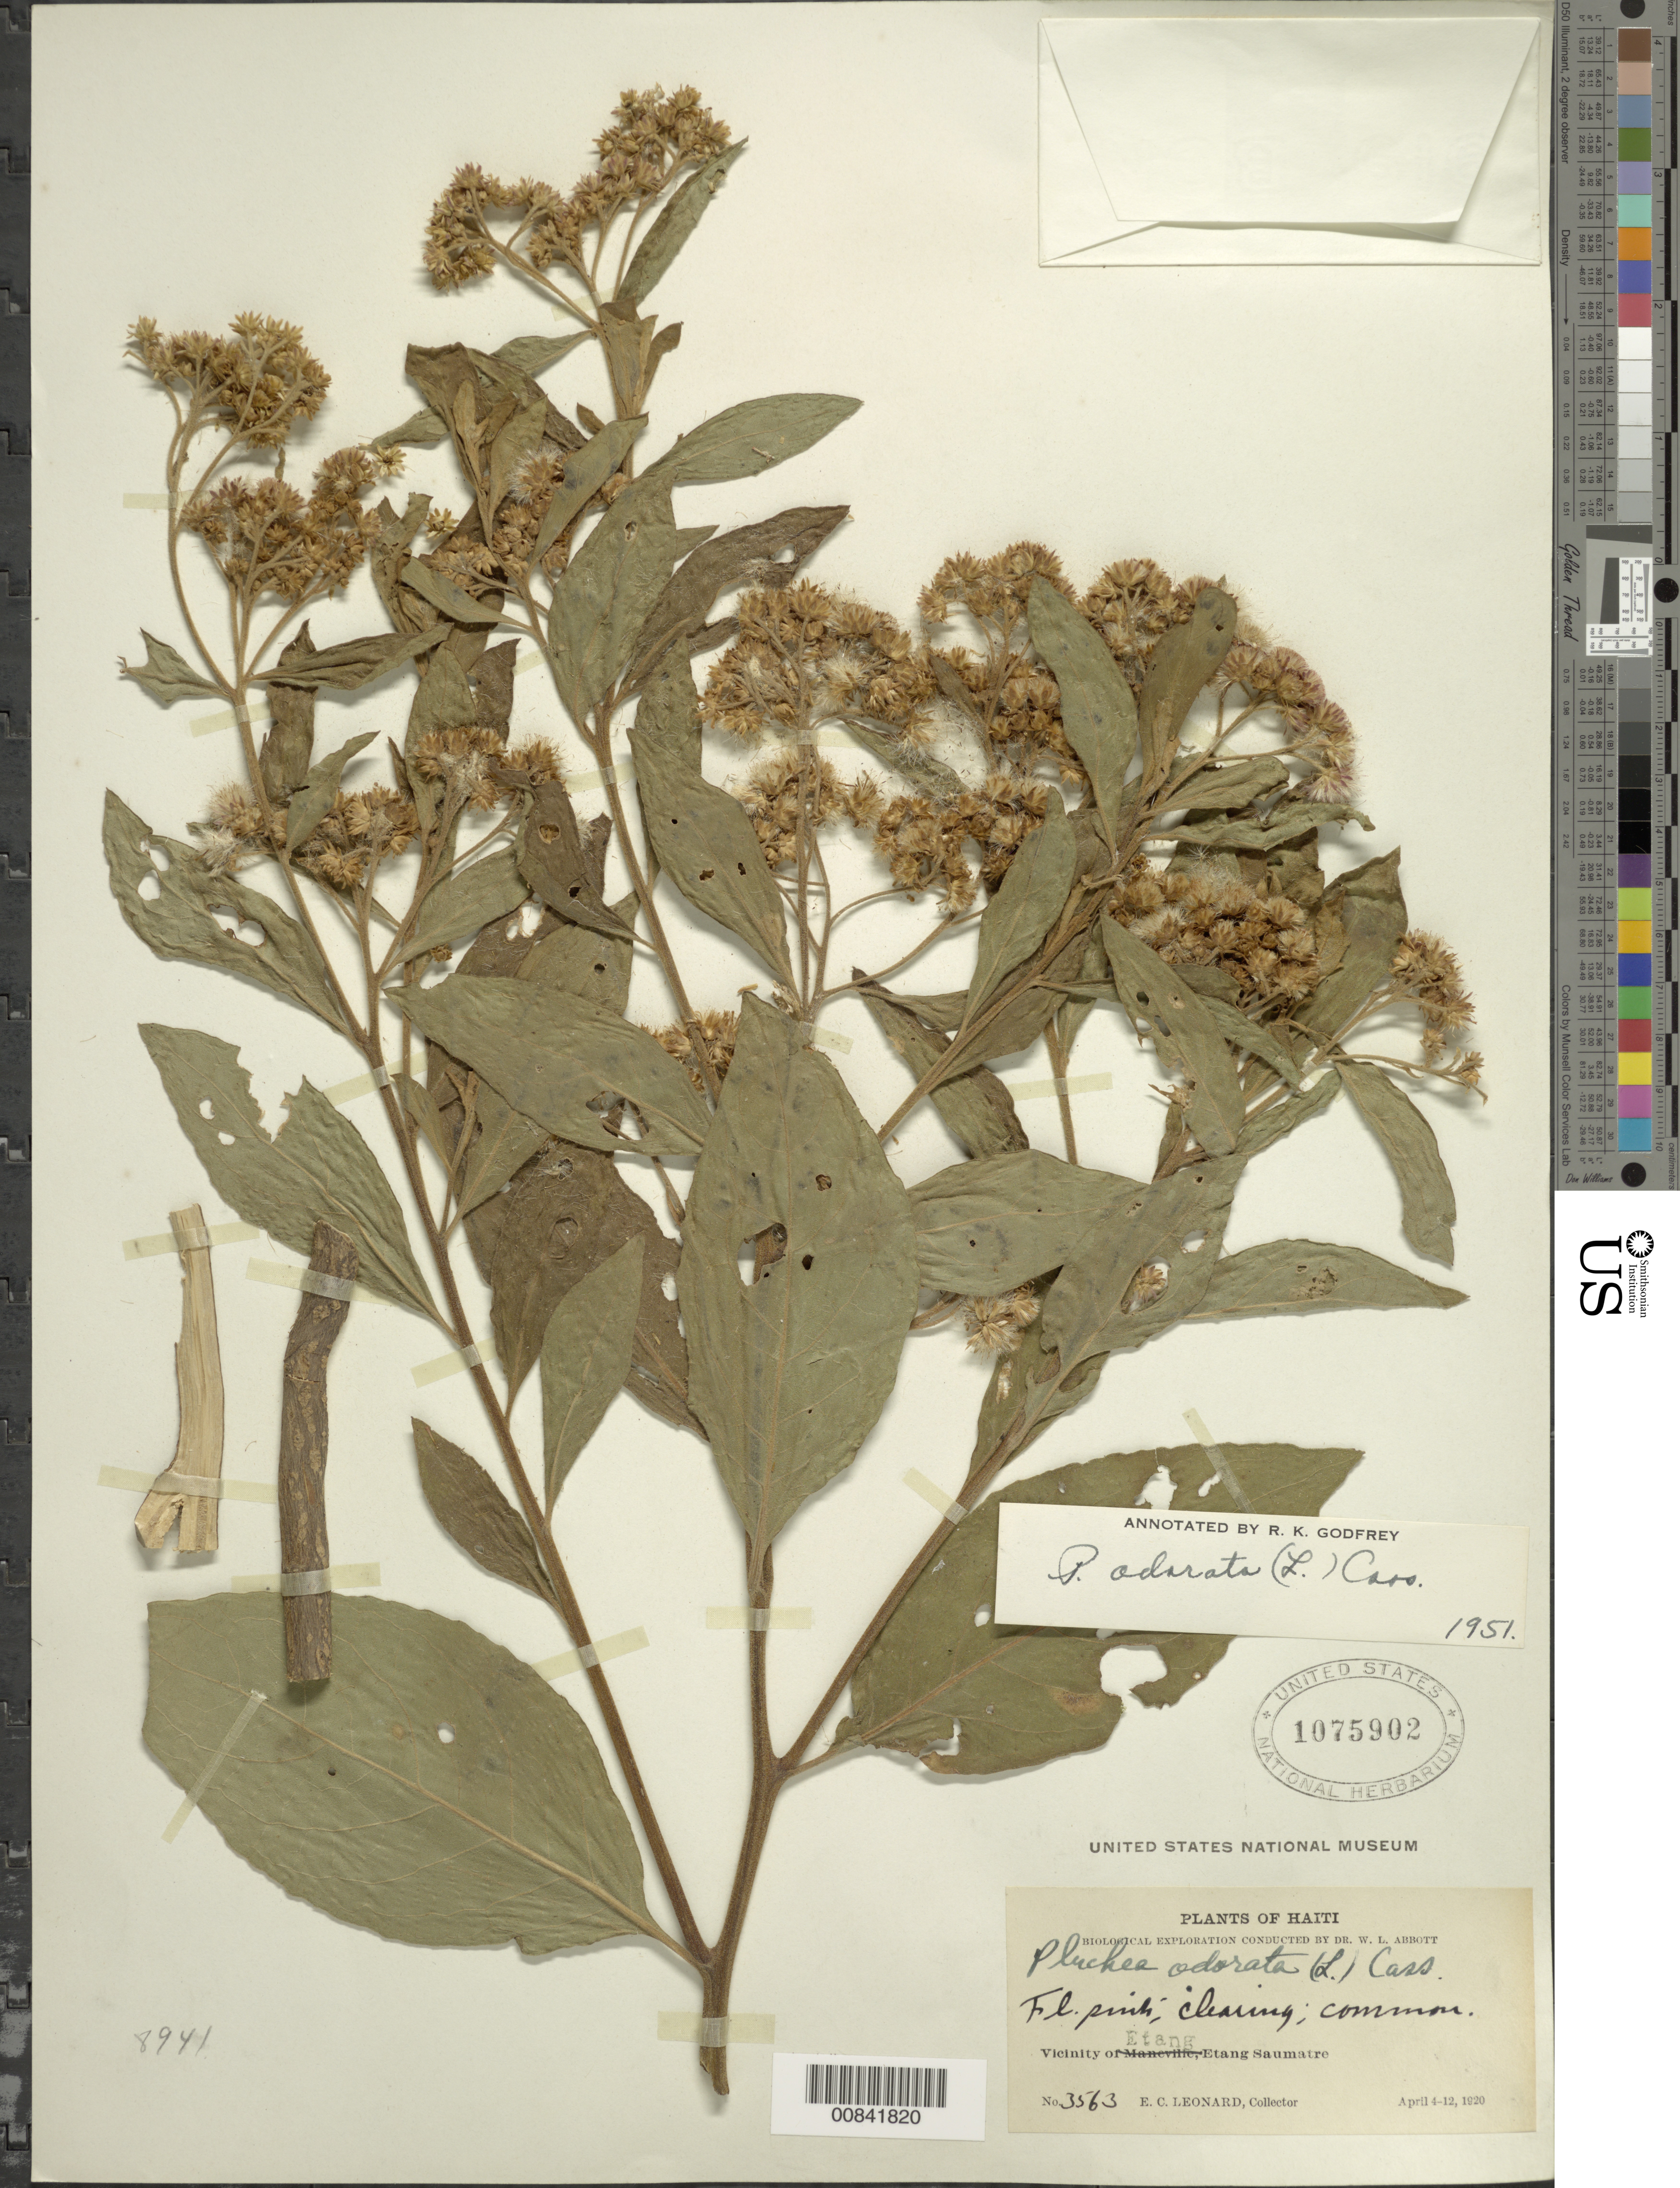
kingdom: Plantae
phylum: Tracheophyta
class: Magnoliopsida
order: Asterales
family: Asteraceae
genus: Pluchea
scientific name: Pluchea carolinensis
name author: (Jacq.) D. Don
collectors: E. C. Leonard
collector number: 3563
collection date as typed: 04 Apr 1920 to 12 Apr 1920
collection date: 1920-04-04/1920-04-12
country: Haiti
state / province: Ouest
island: Hispaniola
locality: Vicinity of Etang, Etang Saumatre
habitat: Clearing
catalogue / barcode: US 1075902